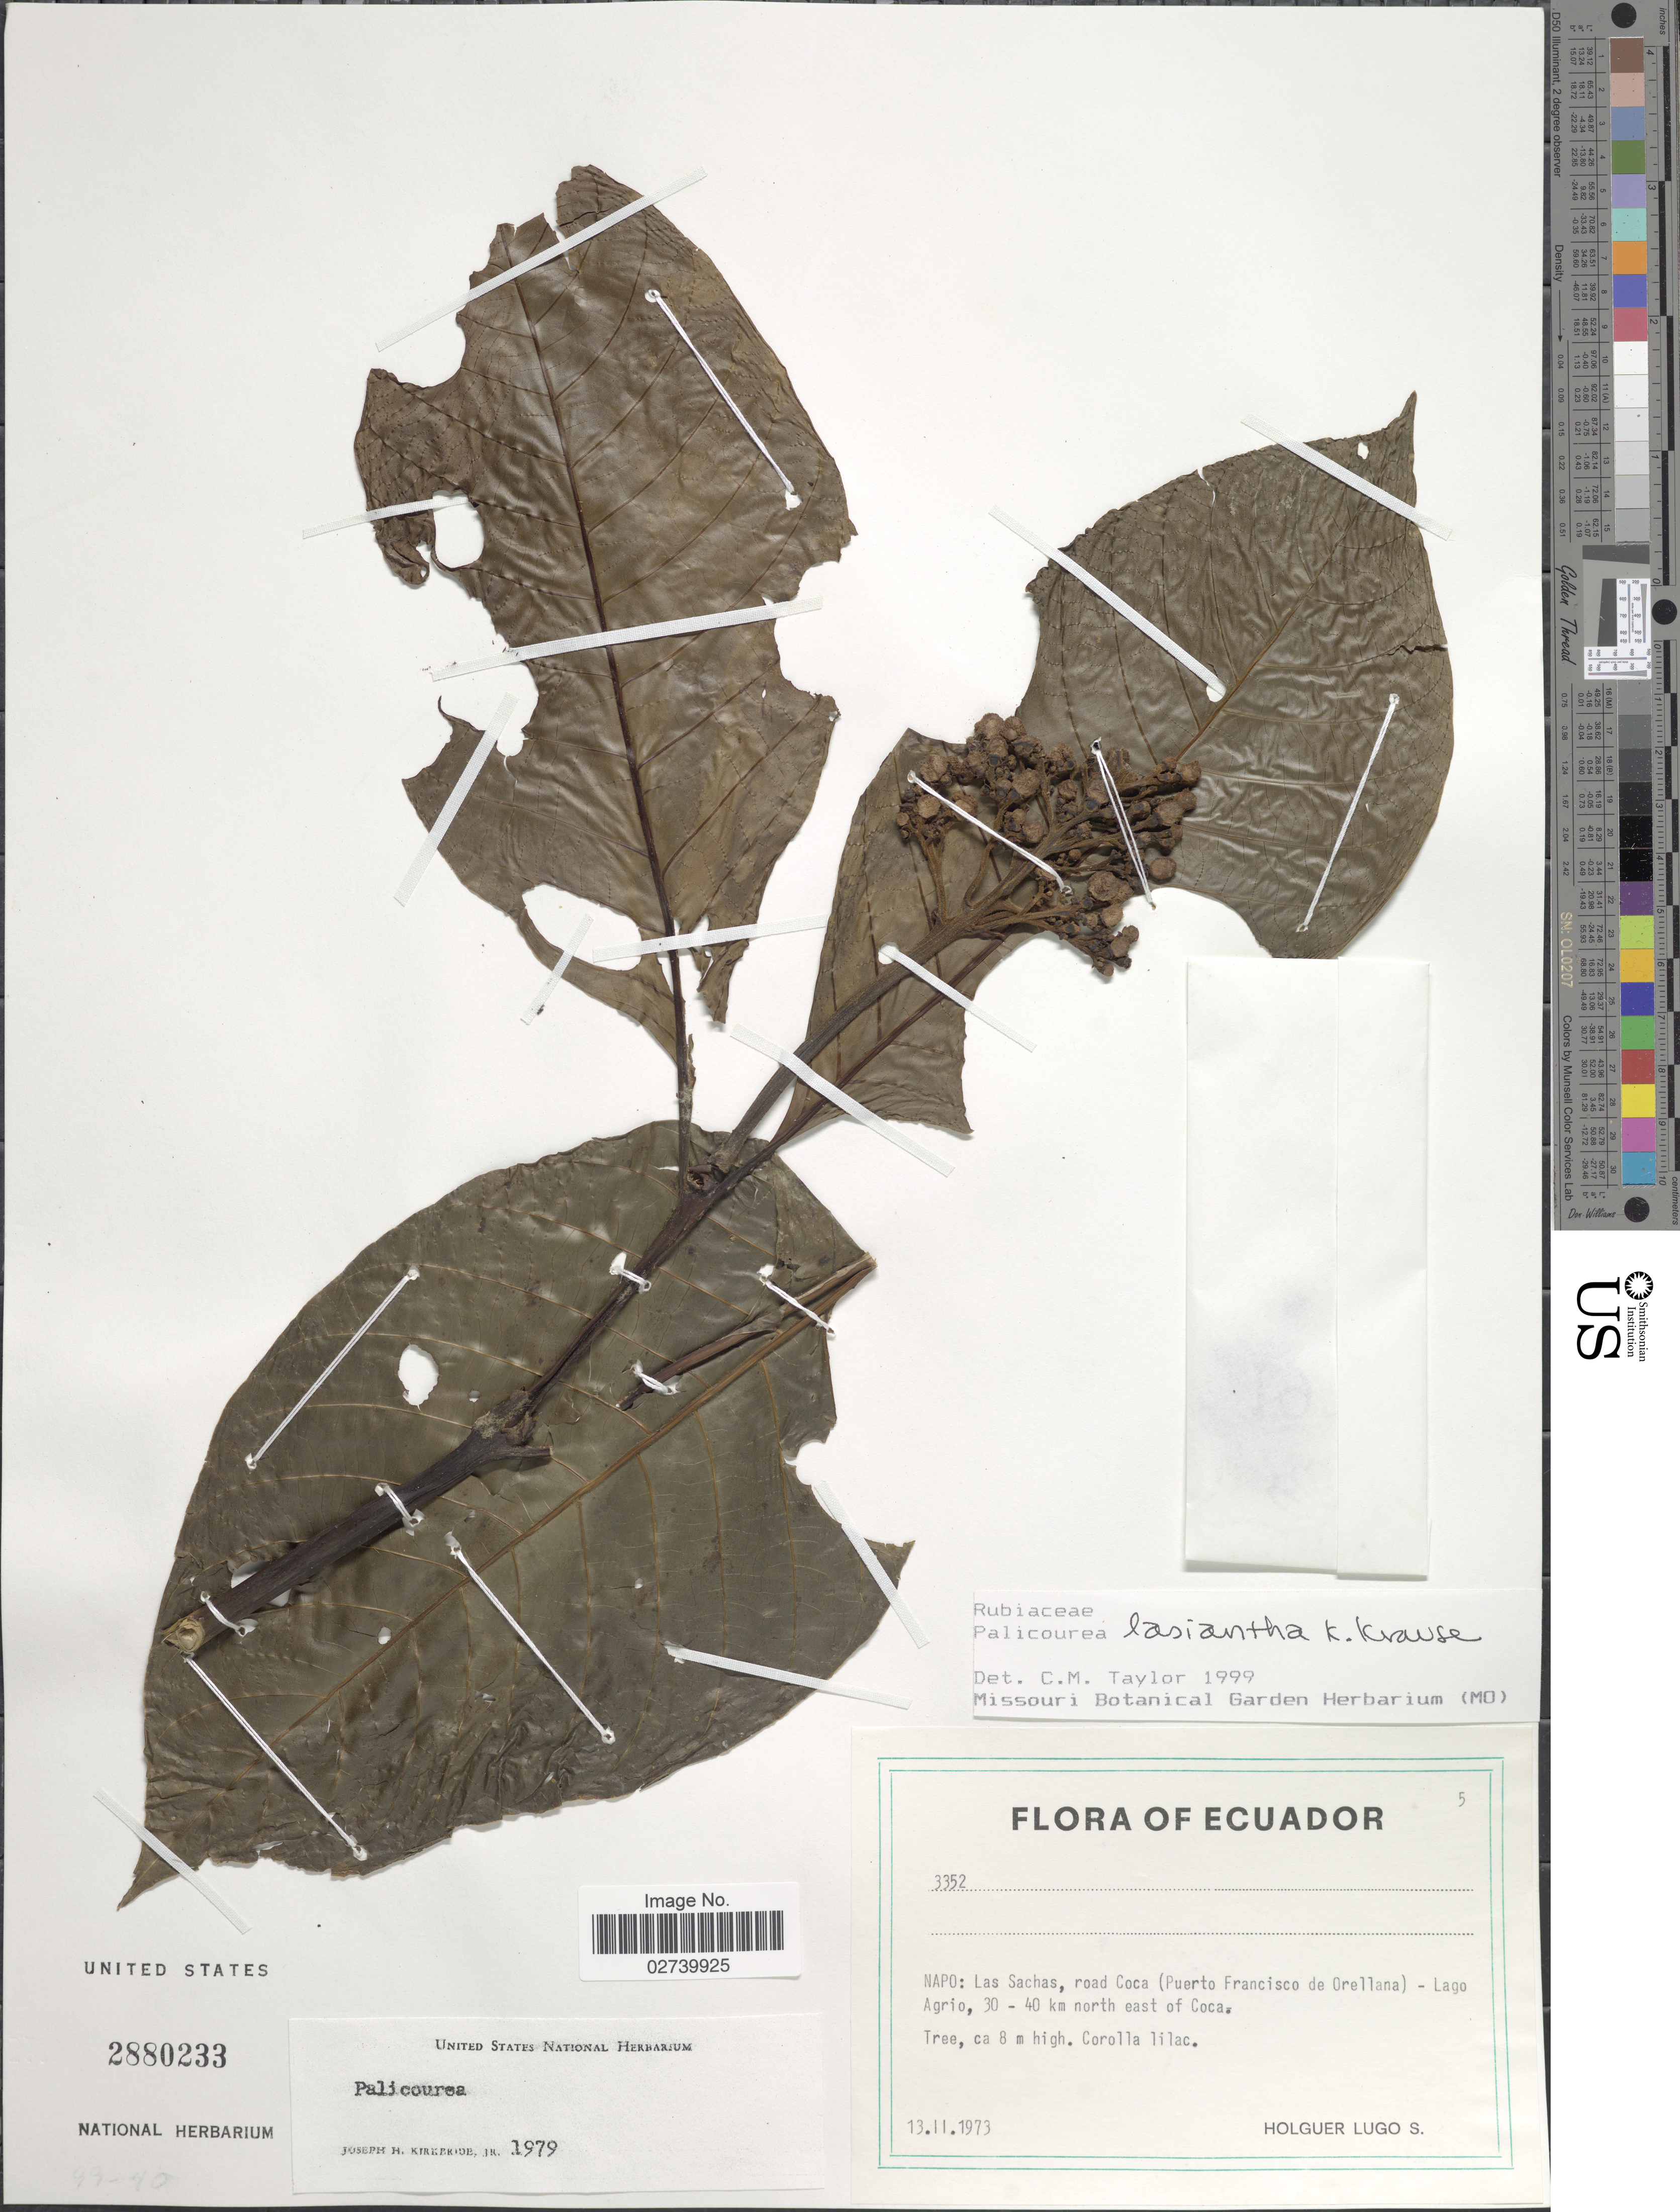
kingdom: Plantae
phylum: Tracheophyta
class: Magnoliopsida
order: Gentianales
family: Rubiaceae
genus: Palicourea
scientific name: Palicourea lasiantha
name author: Krause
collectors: H. Lugo S.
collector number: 3352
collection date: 1973-02-13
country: Ecuador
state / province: Napo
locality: Las Sachas, road Coca (Puerto Francisco de Orellana) - Lago Agrio, 30 - 40 km north east of Coca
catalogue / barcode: US 2880233